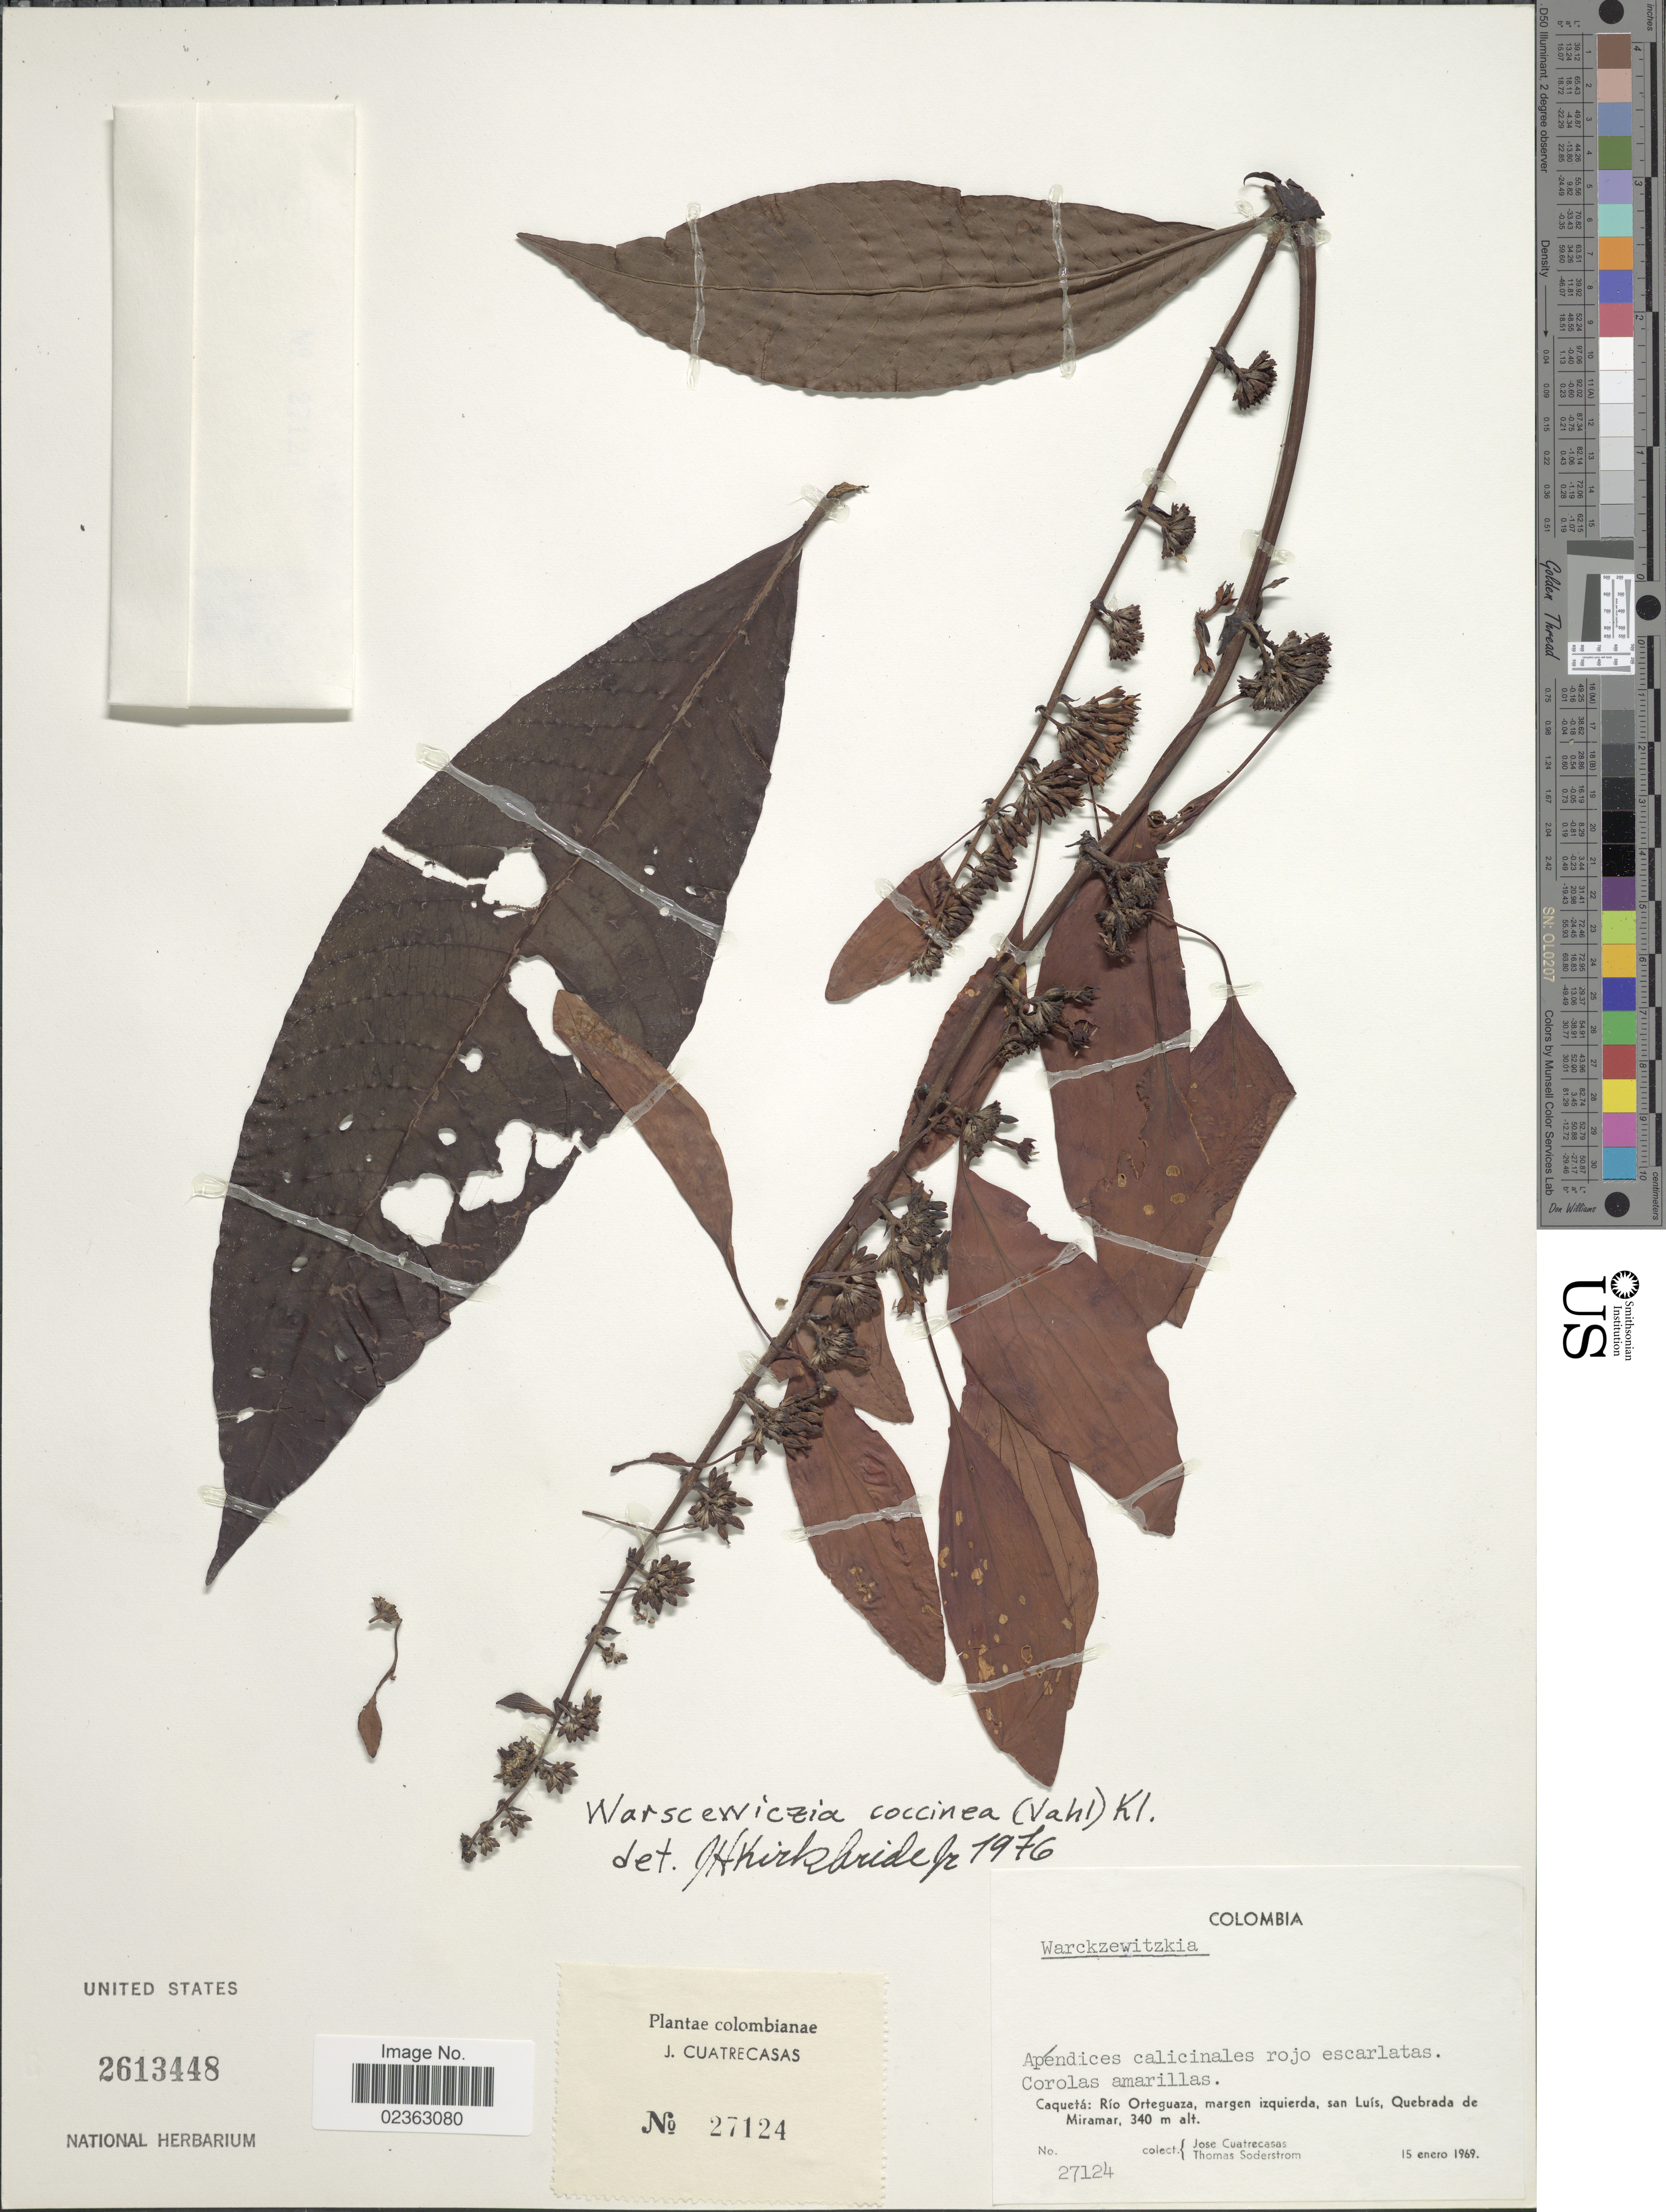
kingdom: Plantae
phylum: Tracheophyta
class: Magnoliopsida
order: Gentianales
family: Rubiaceae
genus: Warszewiczia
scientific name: Warszewiczia coccinea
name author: (Vahl) Klotzsch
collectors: J. Cuatrecasas & T. R. Soderstrom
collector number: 27124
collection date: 1969-01-15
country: Colombia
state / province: Caquetá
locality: Rio Orteguaza, margen izquierda, san Luis, Quebrada de Miramar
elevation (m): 340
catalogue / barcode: US 2613448